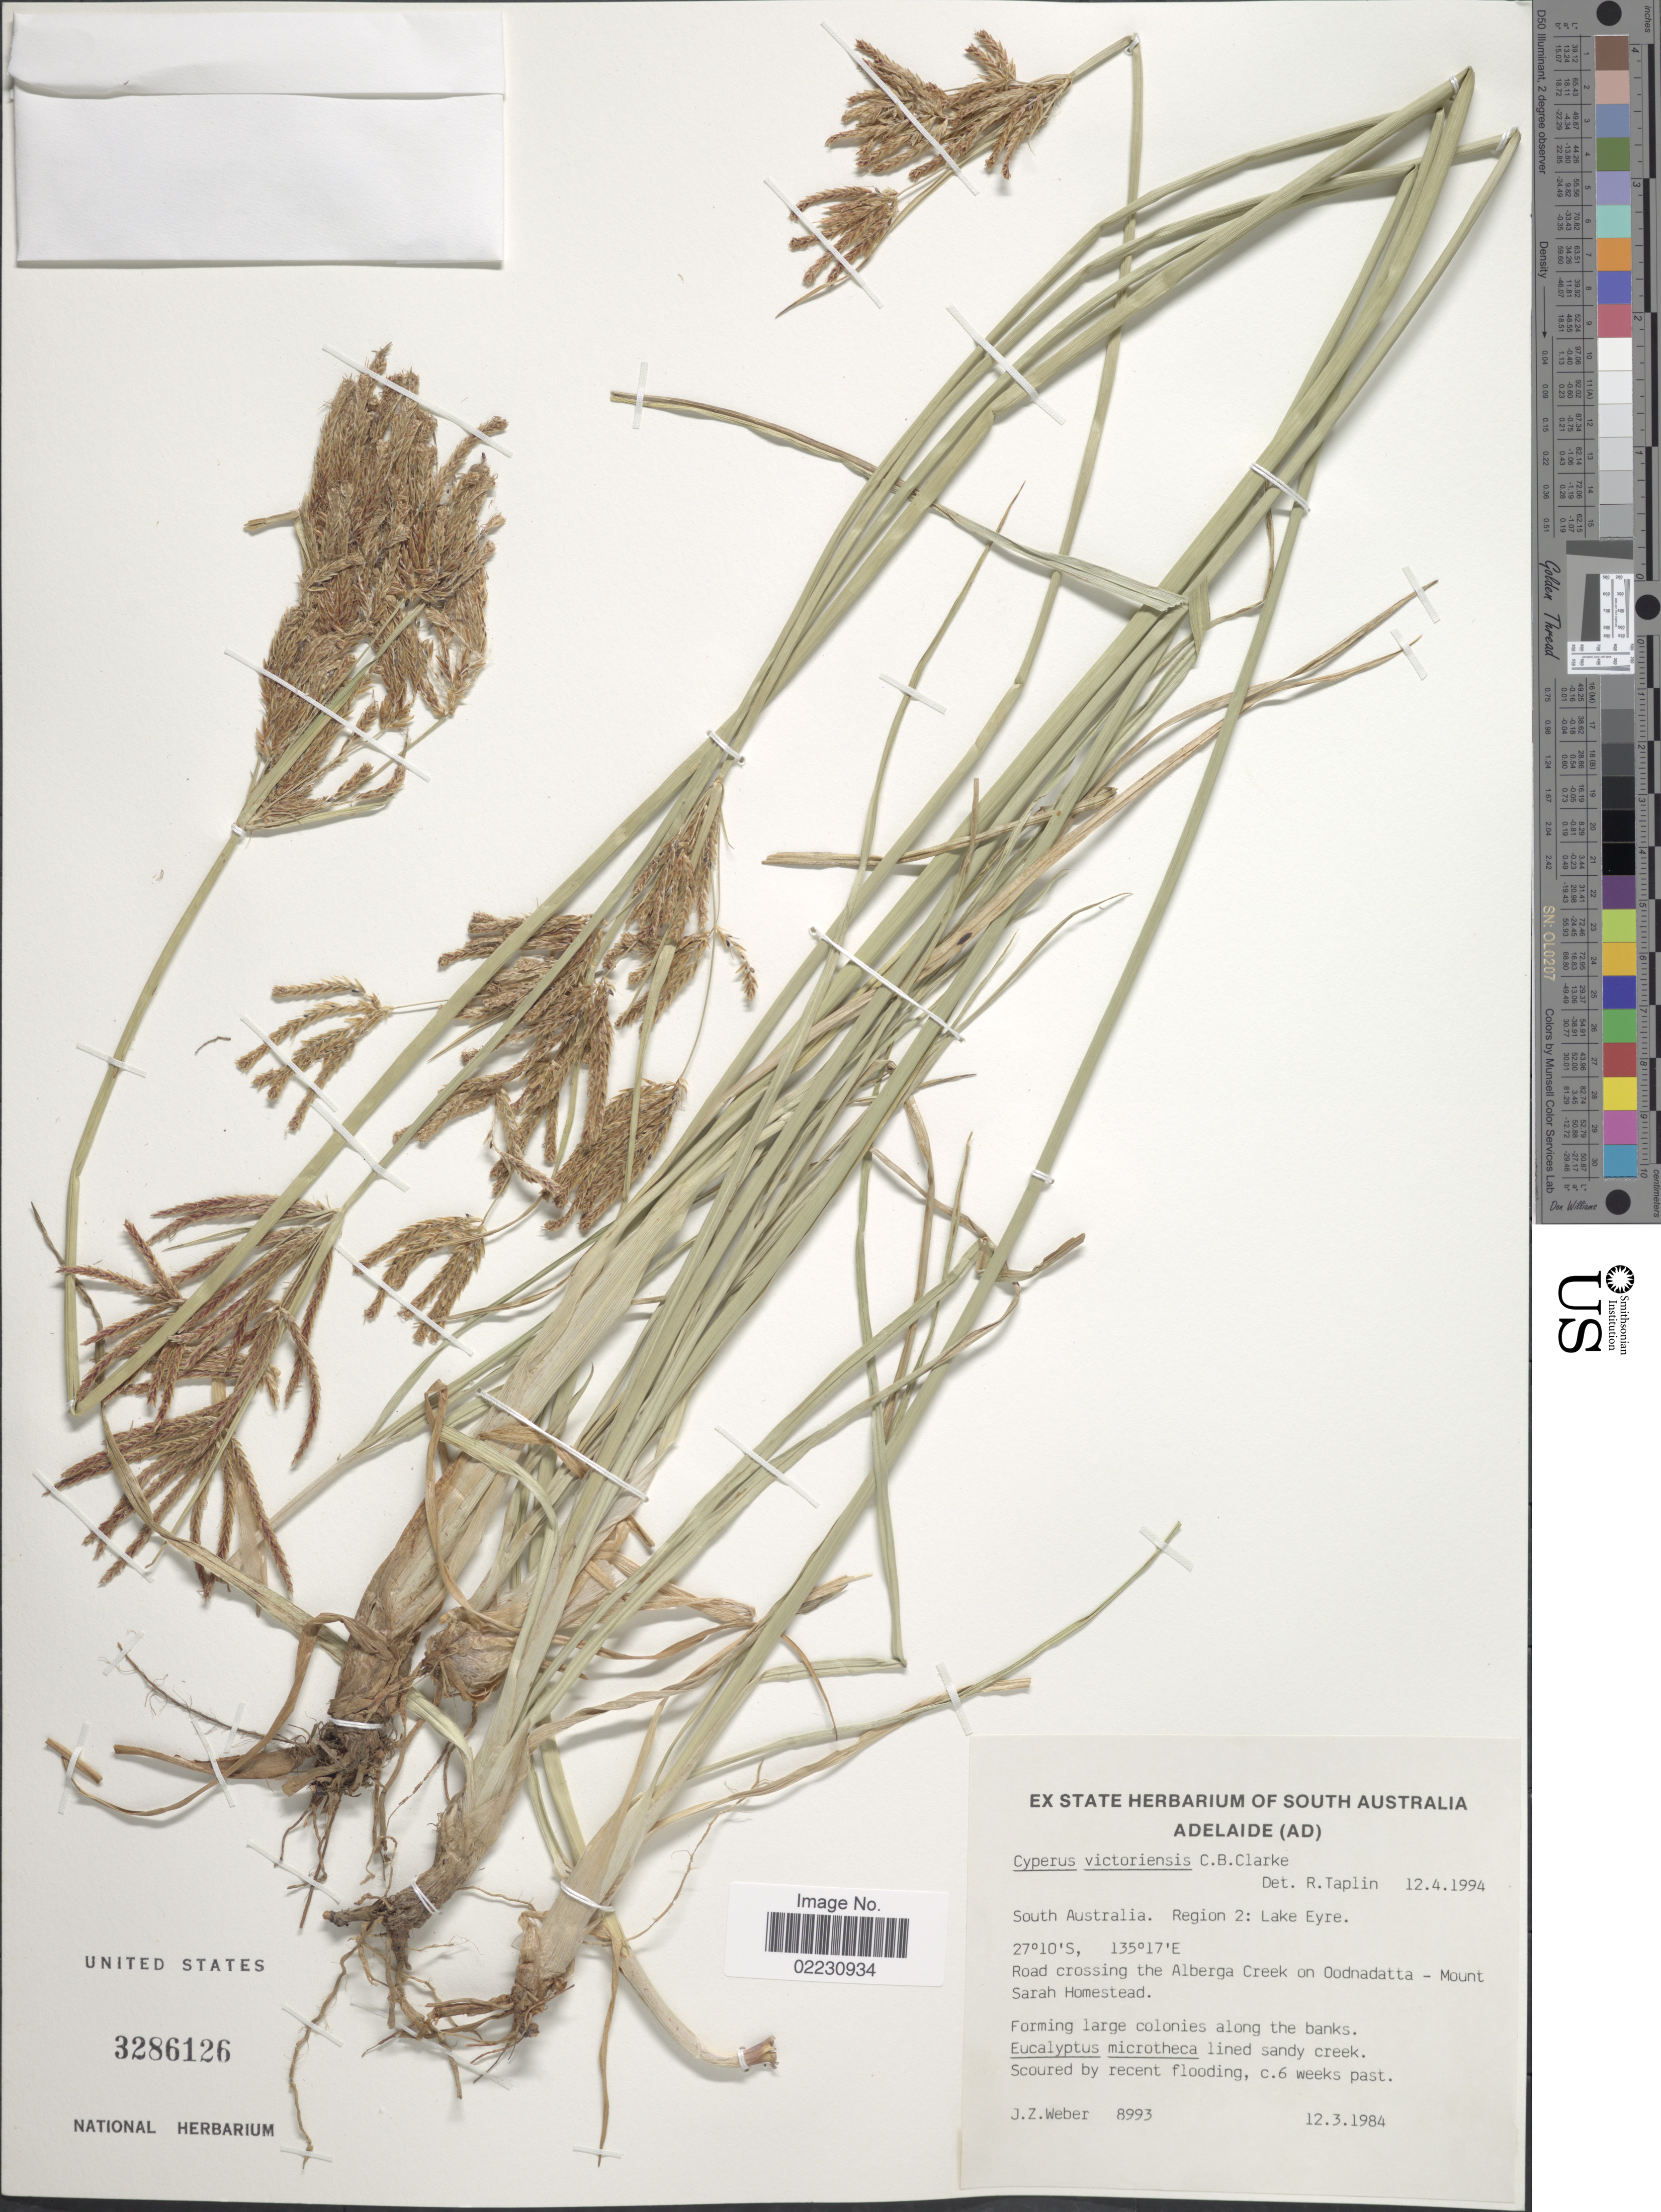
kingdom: Plantae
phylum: Tracheophyta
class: Liliopsida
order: Poales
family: Cyperaceae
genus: Cyperus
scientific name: Cyperus victoriensis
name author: C.B. Clarke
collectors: J.Z. Weber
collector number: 8993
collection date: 1984-03-12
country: Australia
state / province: South Australia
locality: Region 2, Lake Eyre, road crossing the Alberga Creek on Oodnadatta, Mount Sarah Homestead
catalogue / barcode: US 3286126